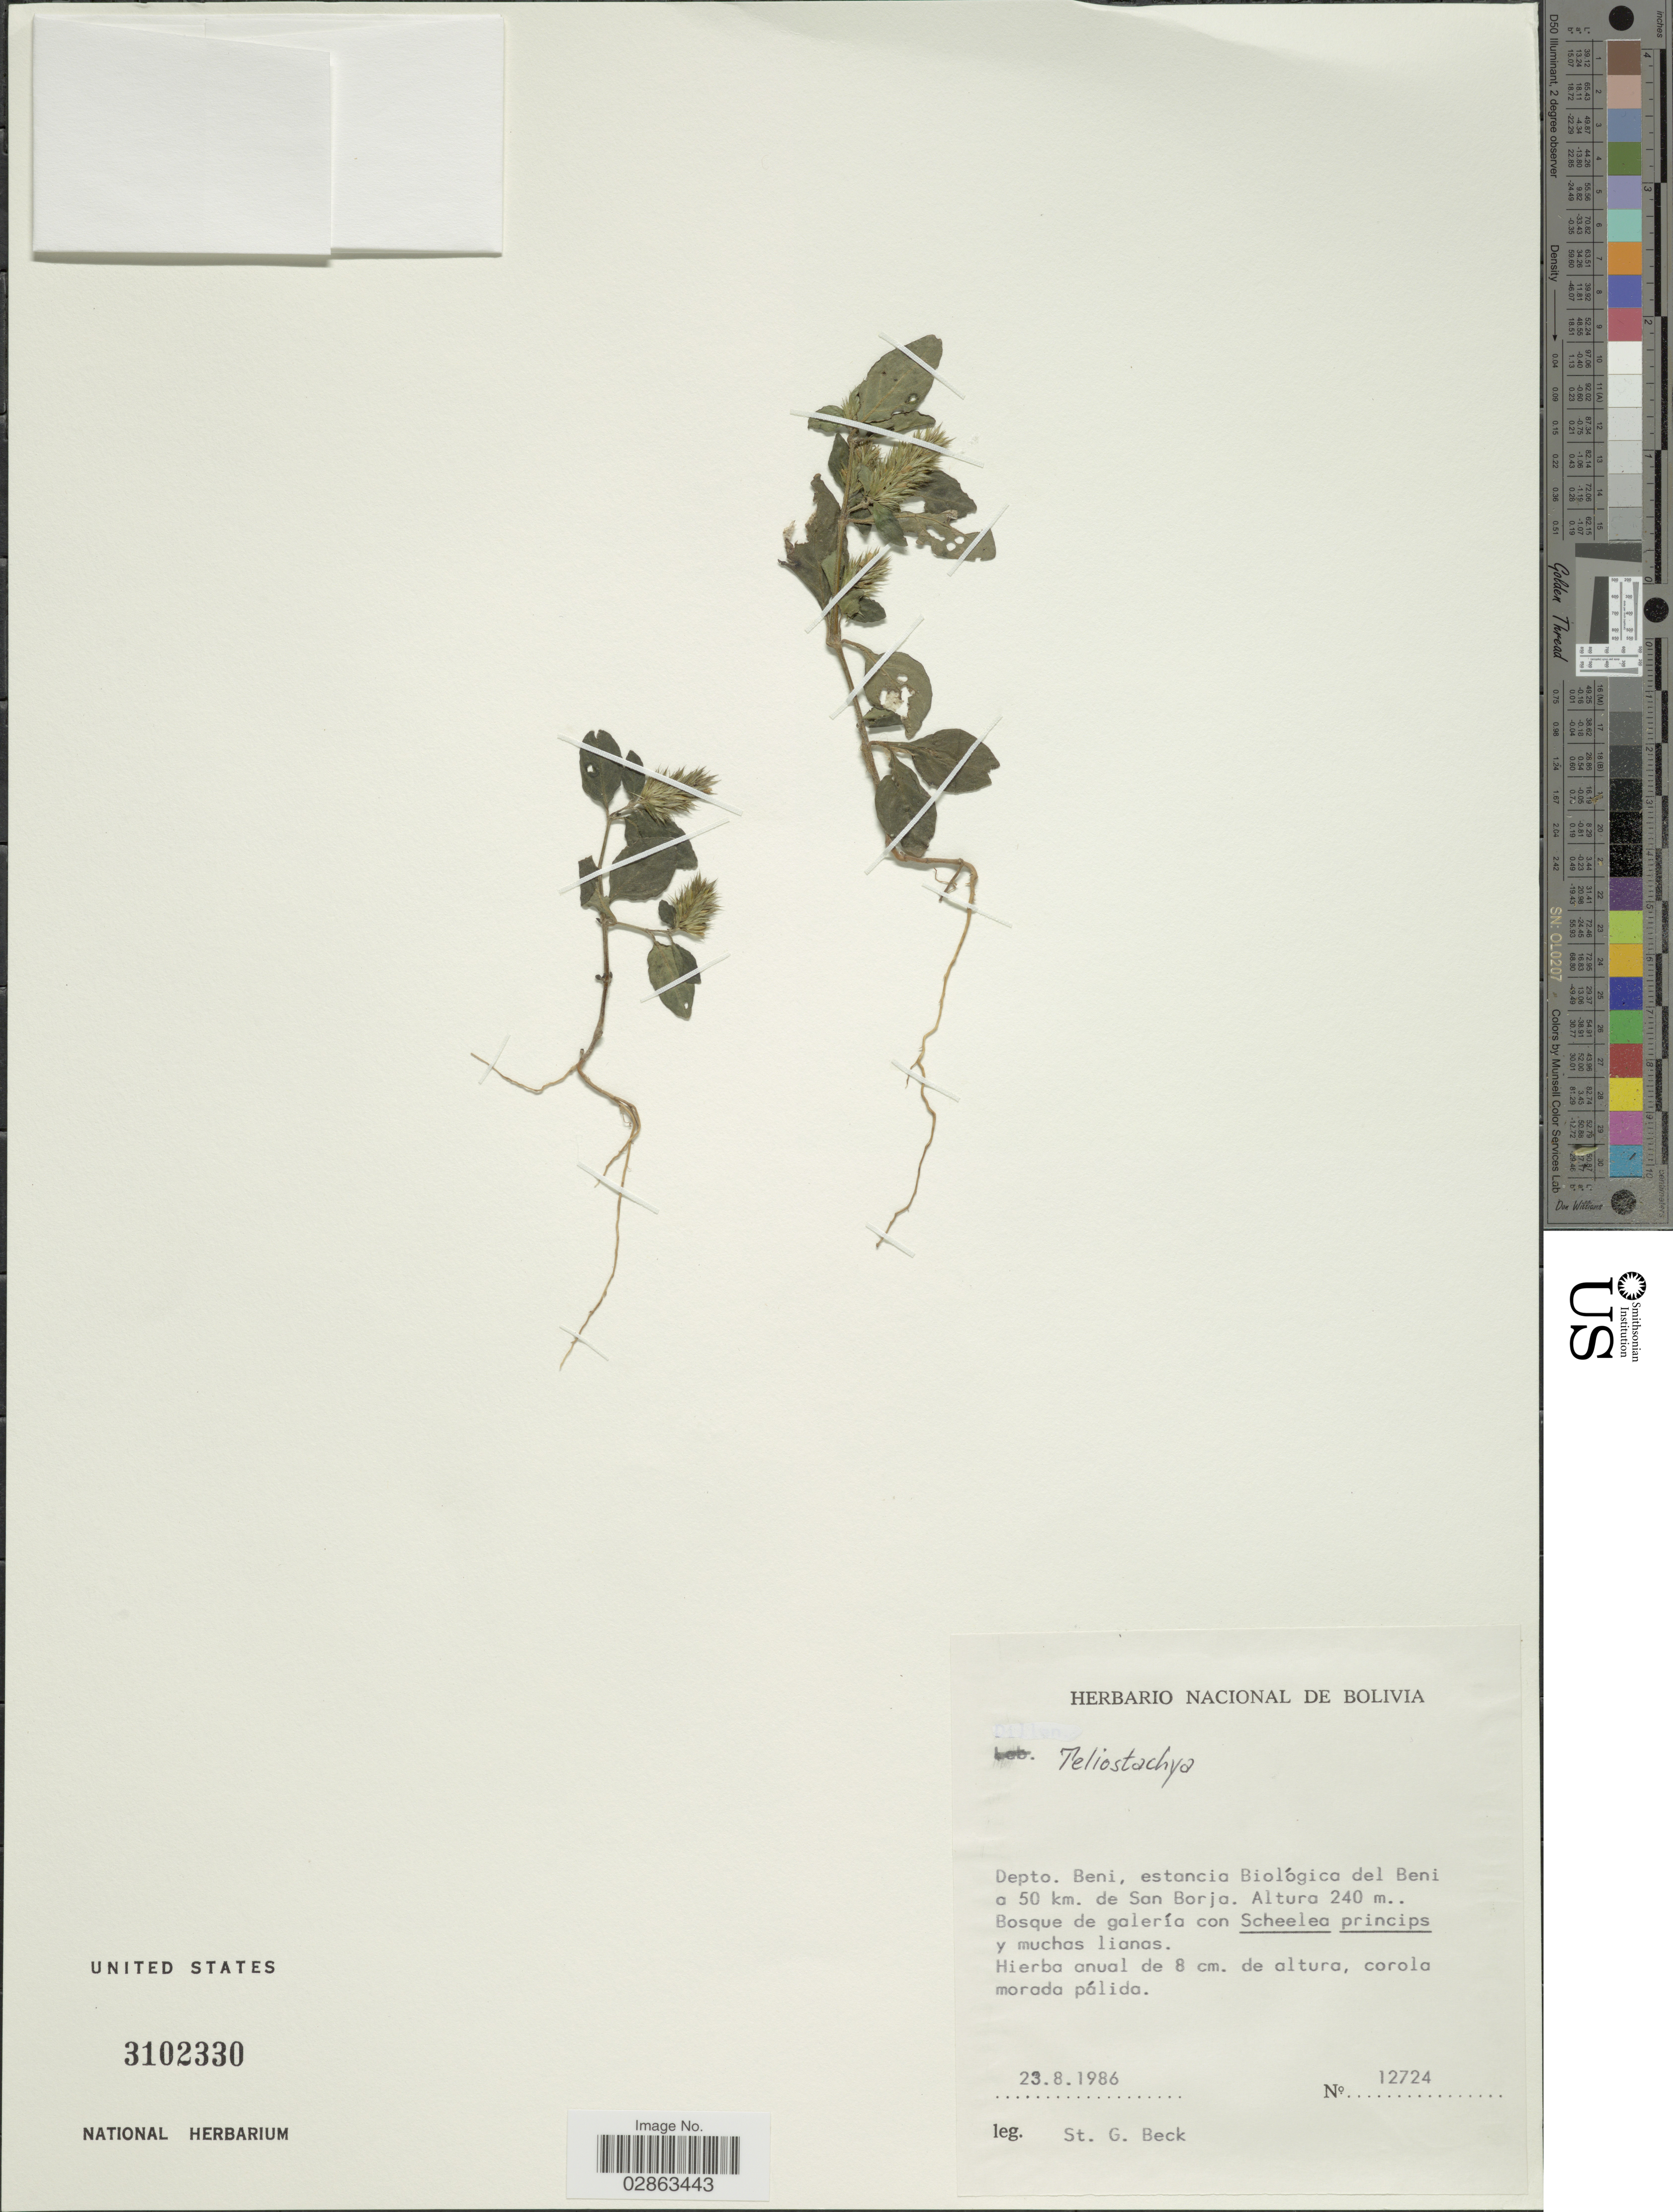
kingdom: Plantae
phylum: Tracheophyta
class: Magnoliopsida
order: Lamiales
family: Acanthaceae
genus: Teliostachya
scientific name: Teliostachya alopecuroidea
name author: (Vahl) Nees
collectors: S. G. Beck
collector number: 12724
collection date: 1986-08-23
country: Bolivia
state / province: Beni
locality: Depto. Beni, estancia Biológica del Beni a 50 km. de San Borja.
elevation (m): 240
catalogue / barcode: US 3102330